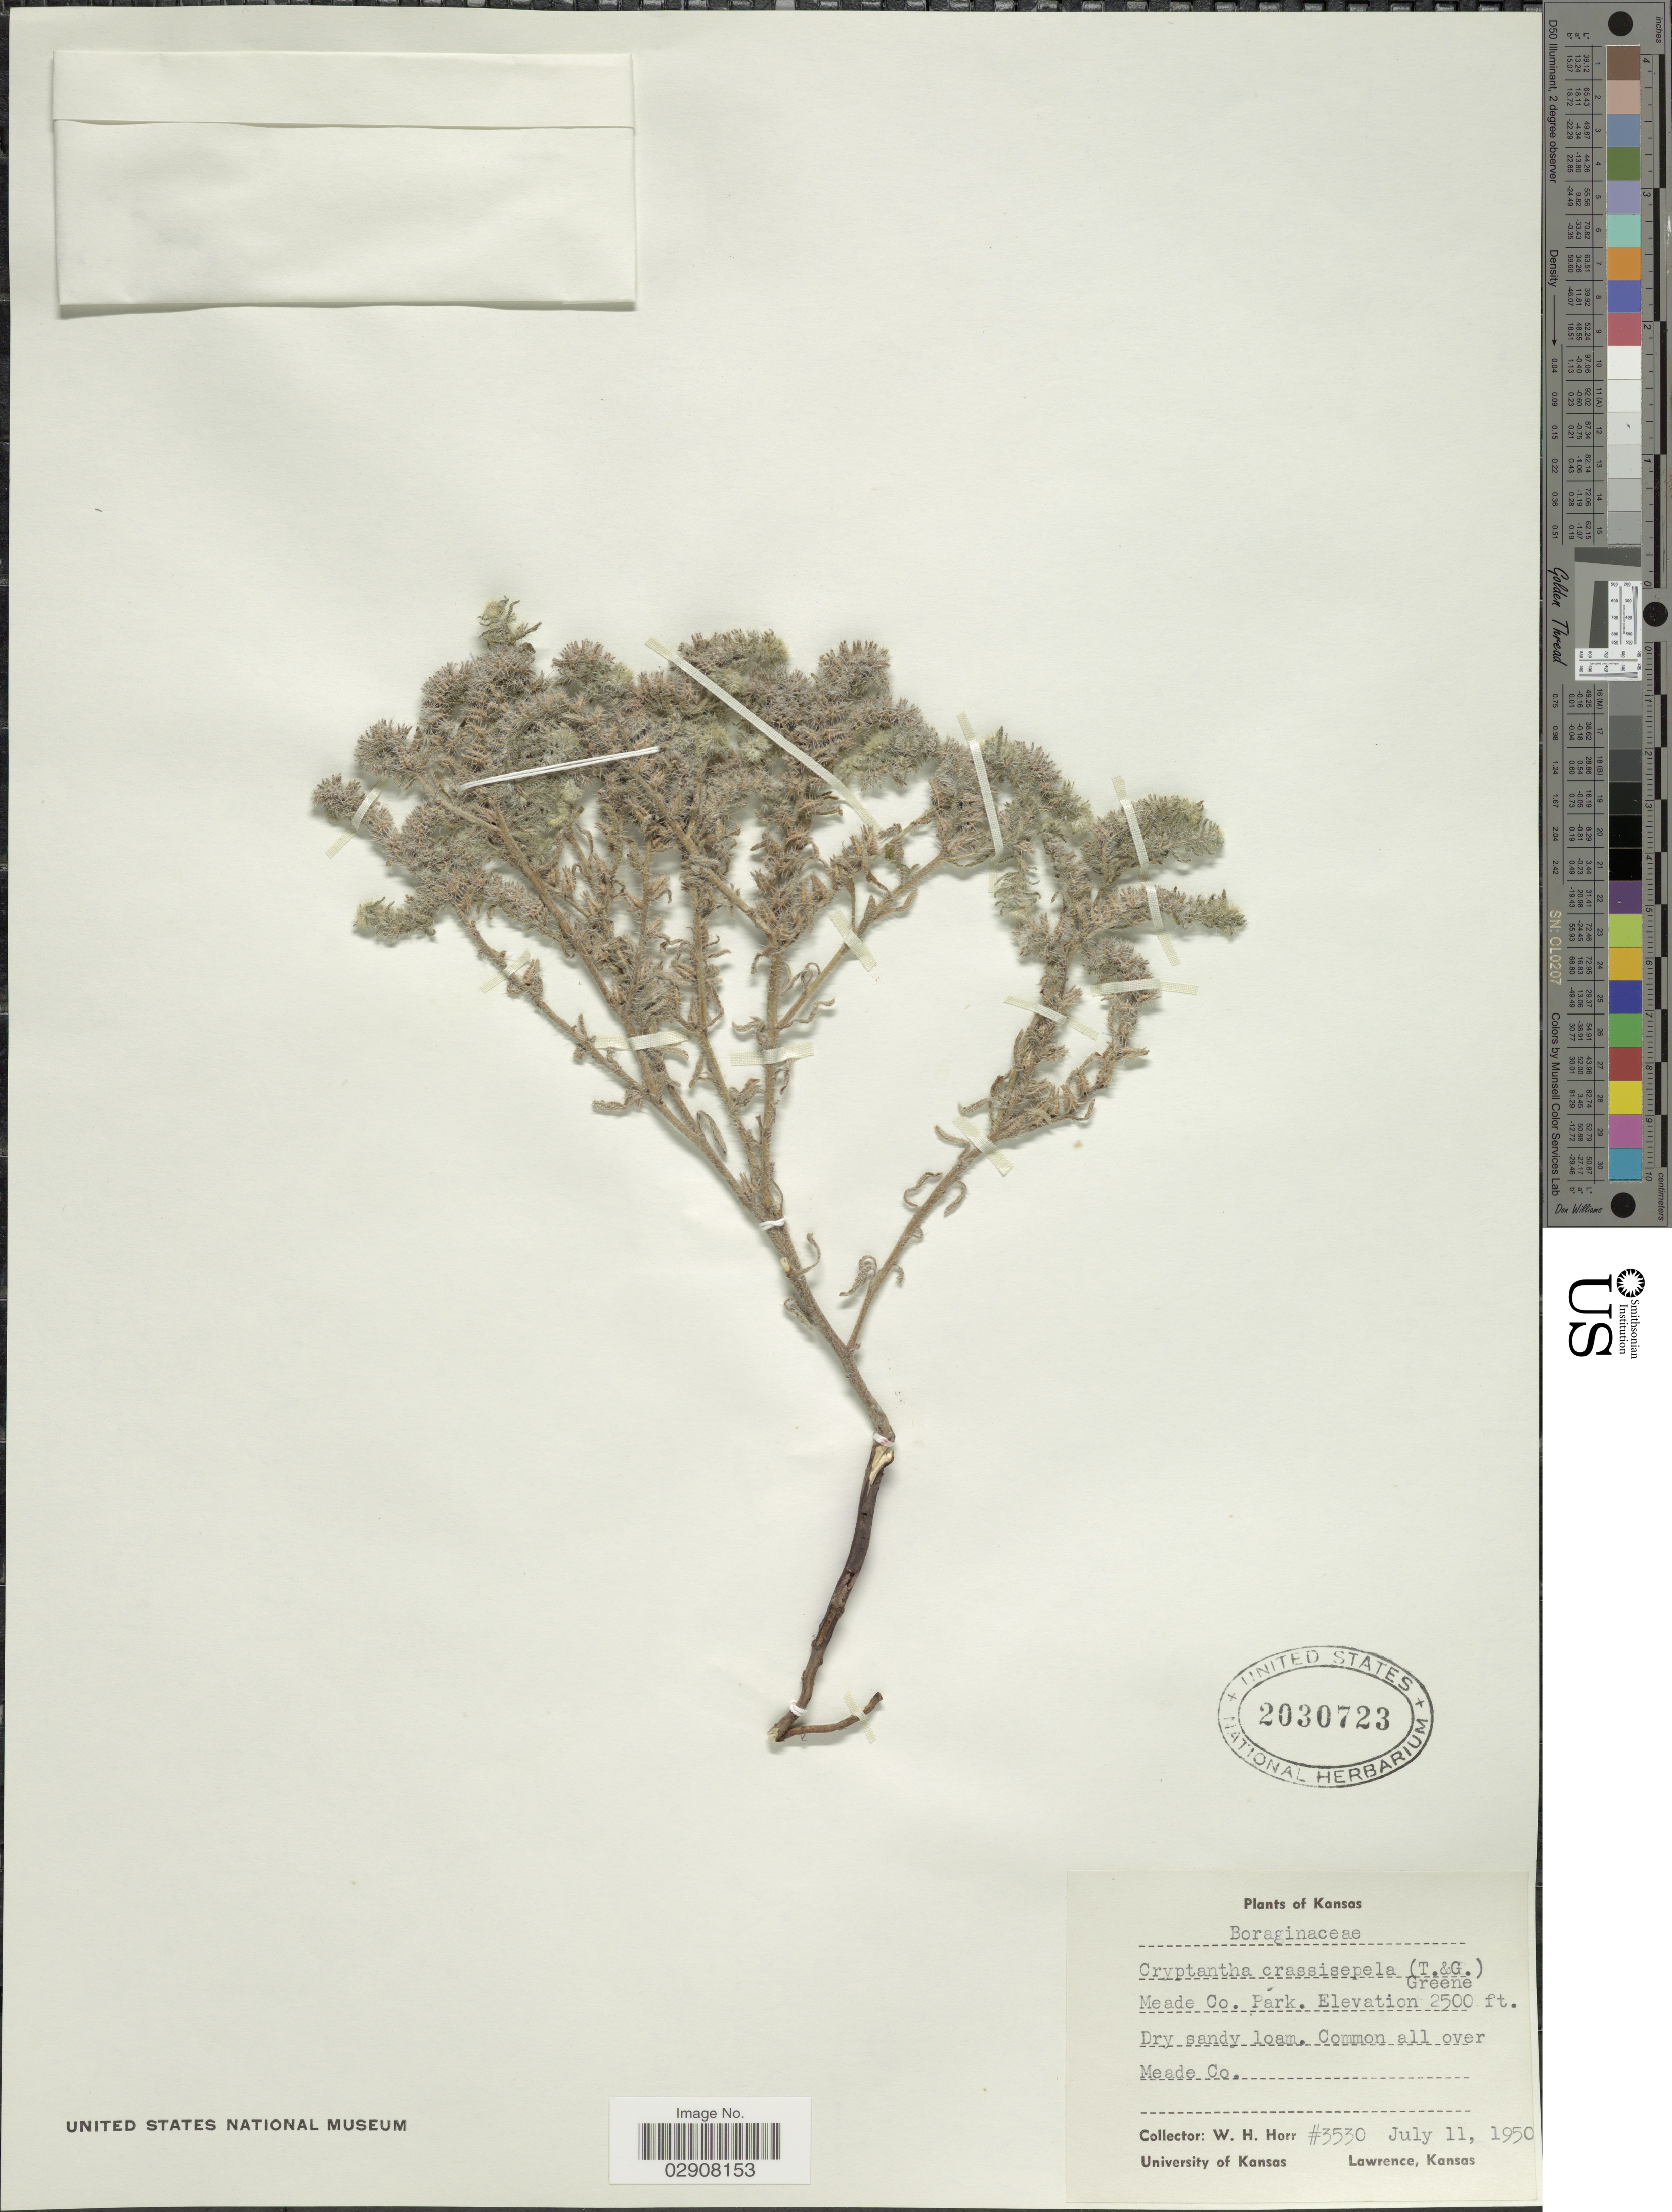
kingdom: Plantae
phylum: Tracheophyta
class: Magnoliopsida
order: Boraginales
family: Boraginaceae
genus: Cryptantha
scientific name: Cryptantha minima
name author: Rydb.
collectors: W. H. Horr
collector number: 3530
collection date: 1950-07-11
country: United States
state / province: Kansas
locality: Meade Co. Park. Common all over Meade Co.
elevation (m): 762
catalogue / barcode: US 2030723